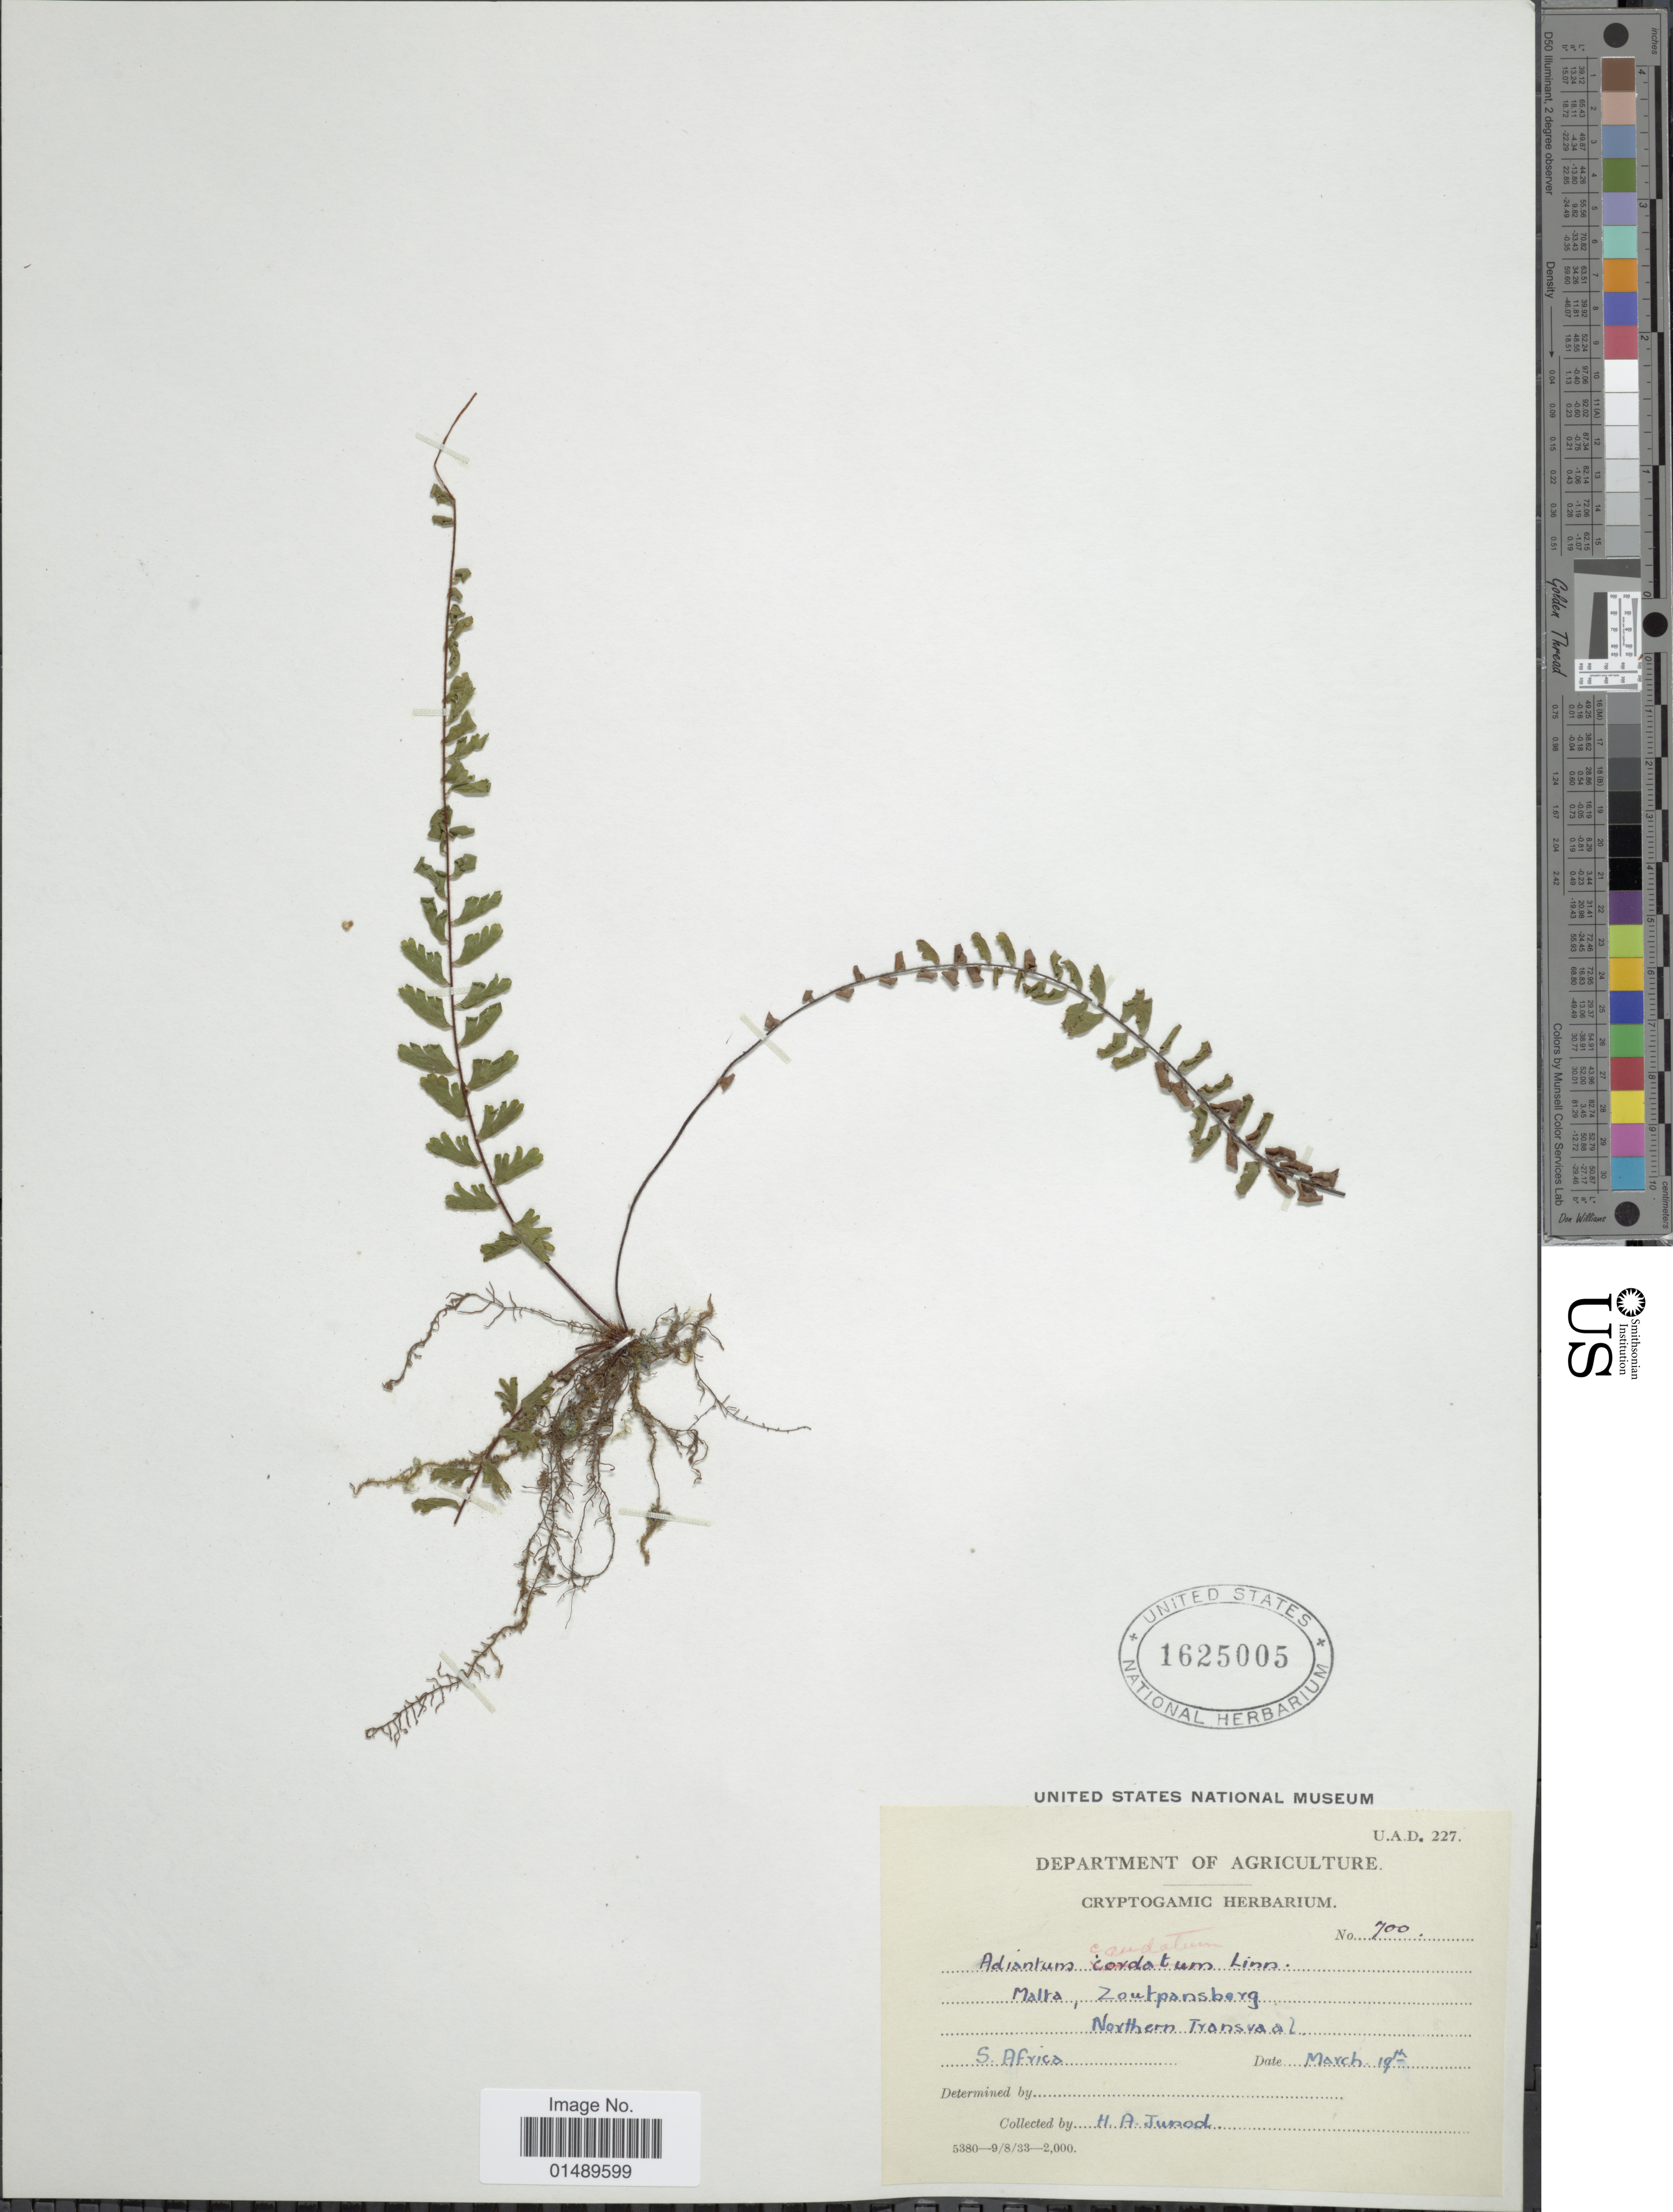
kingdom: Plantae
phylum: Tracheophyta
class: Polypodiopsida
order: Polypodiales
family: Pteridaceae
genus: Adiantum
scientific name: Adiantum caudatum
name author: L.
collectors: H. Junod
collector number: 700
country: South Africa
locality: Malta, Zoutpansberg, Northern Transvaal, S. Africa.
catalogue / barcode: US 1625005